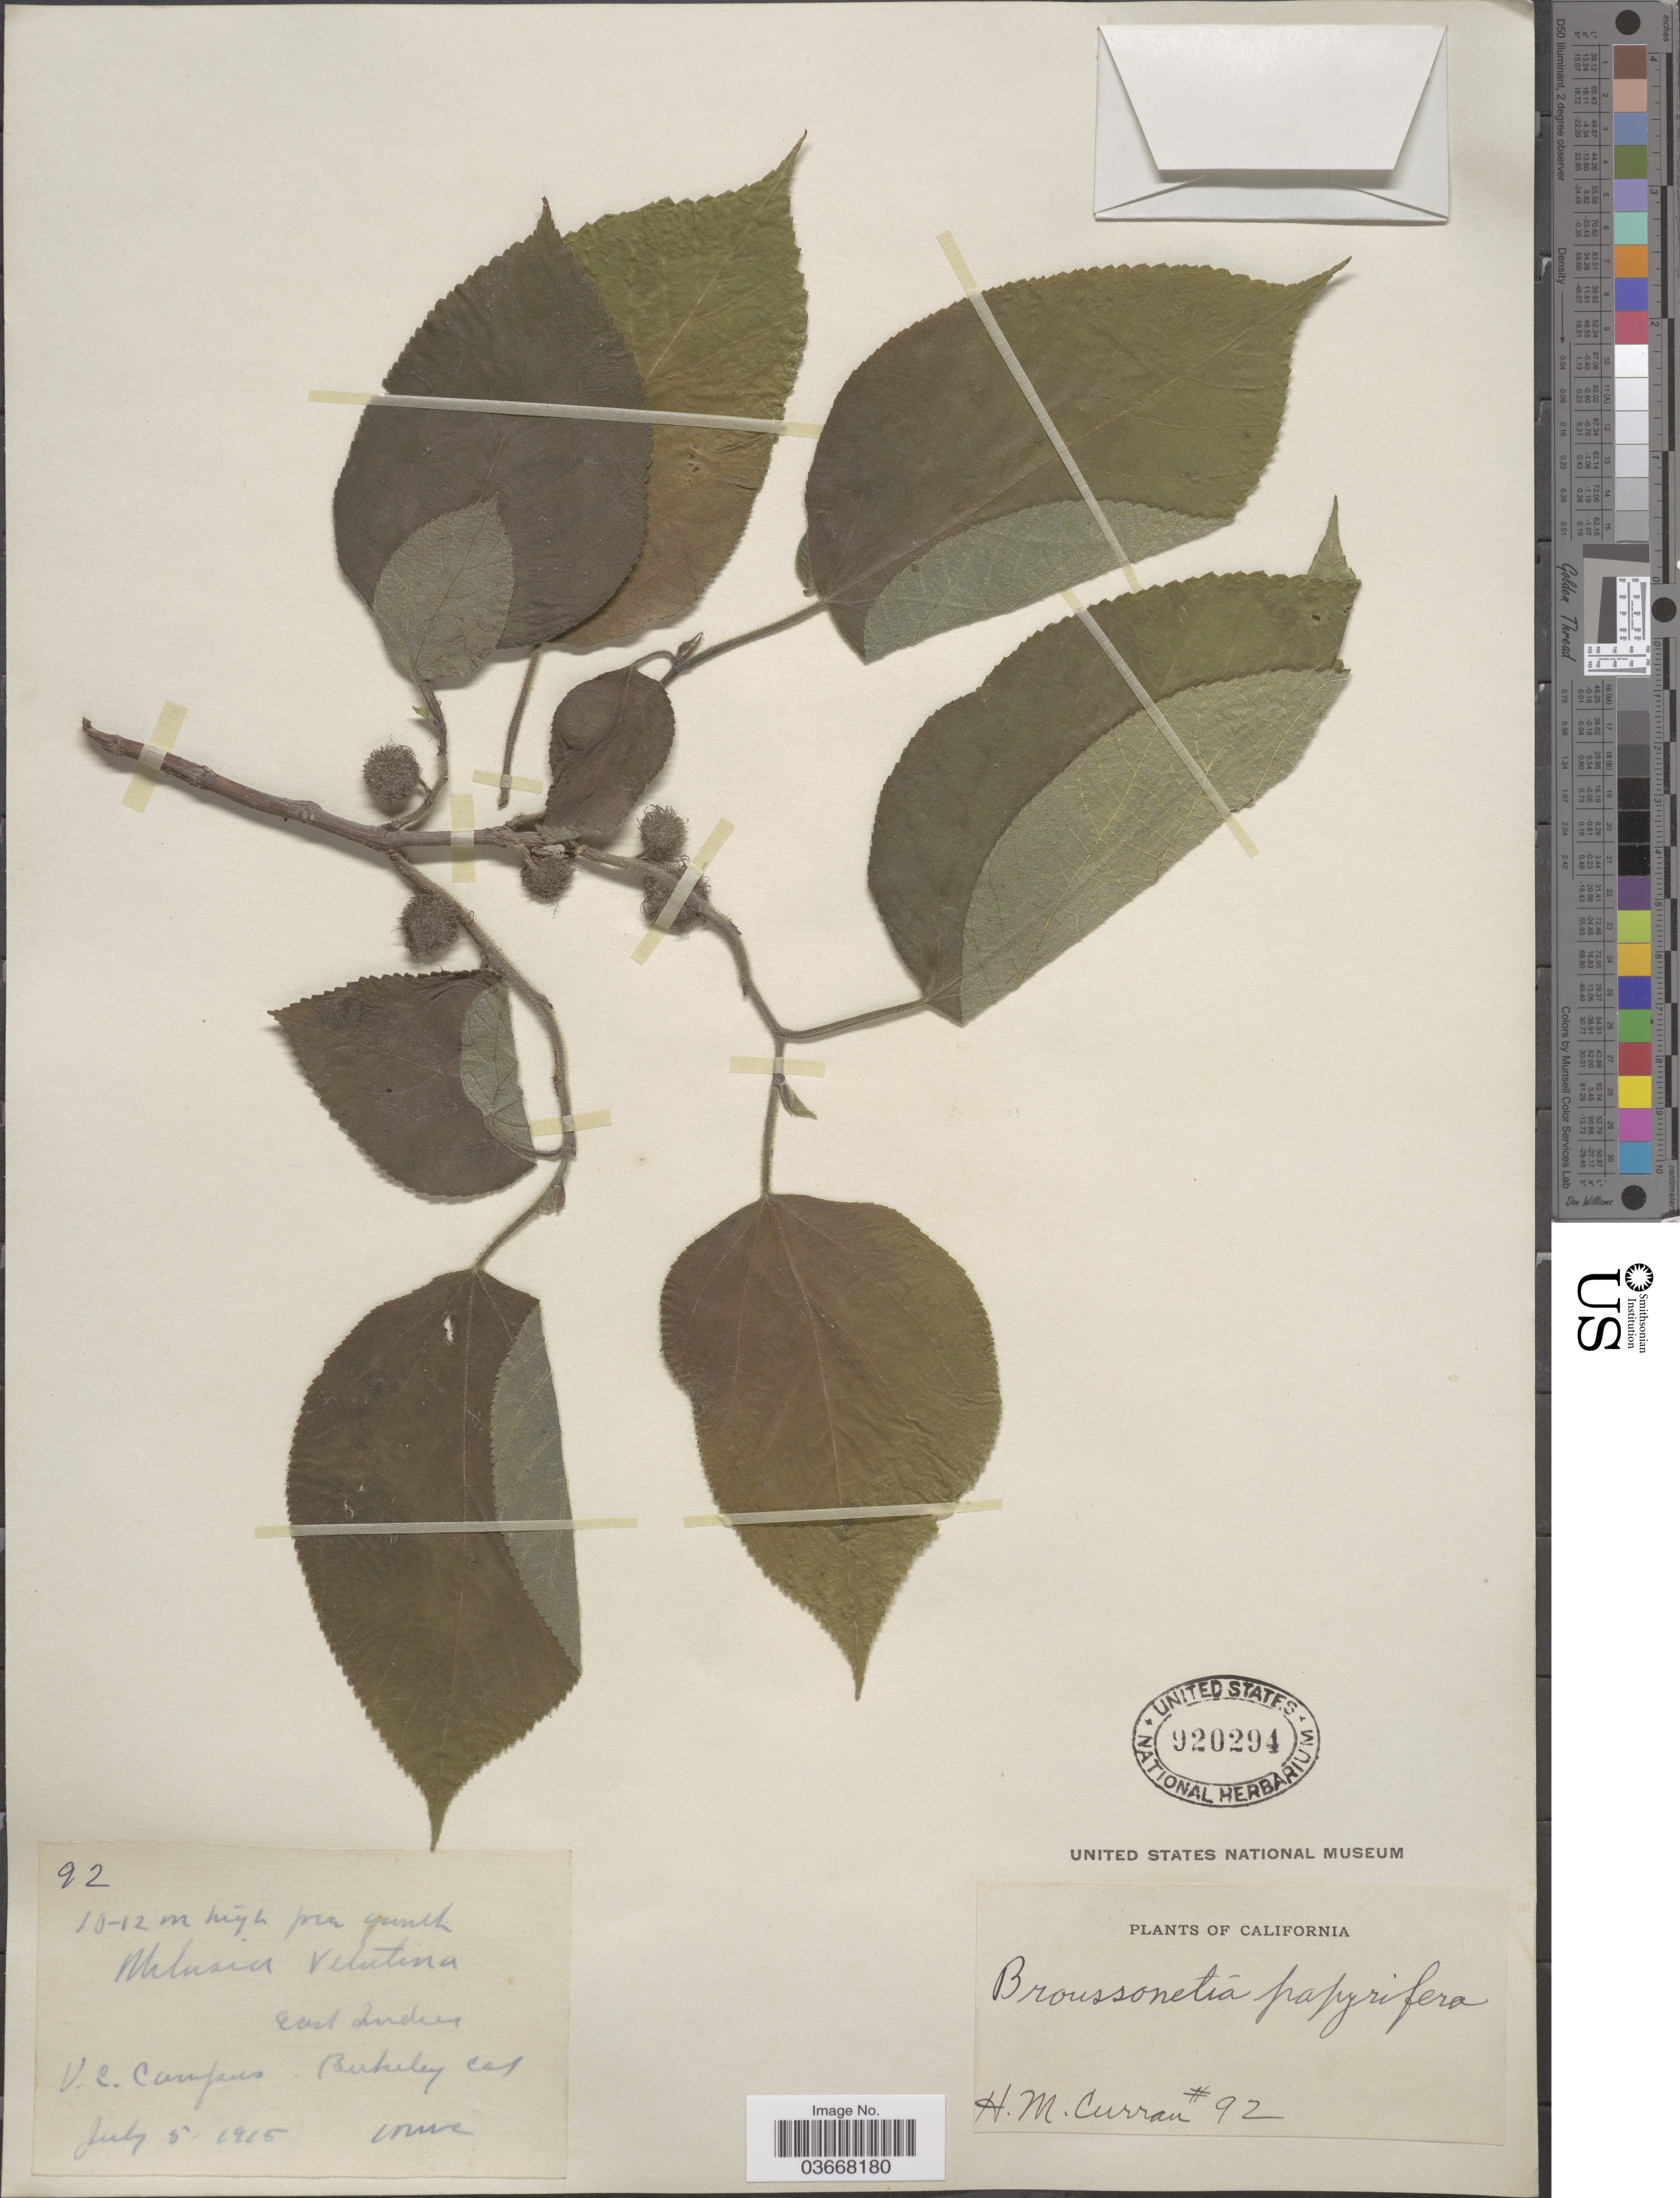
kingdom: Plantae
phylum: Tracheophyta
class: Magnoliopsida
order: Rosales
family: Moraceae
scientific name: Broussoneta papyrifera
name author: (L.) L'Hér. ex Vent.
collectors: H. M. Curran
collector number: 92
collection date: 1915-07-05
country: United States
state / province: California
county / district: Alameda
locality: East Indies. V.C. Campus. Berkeley Cal.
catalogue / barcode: US 920294